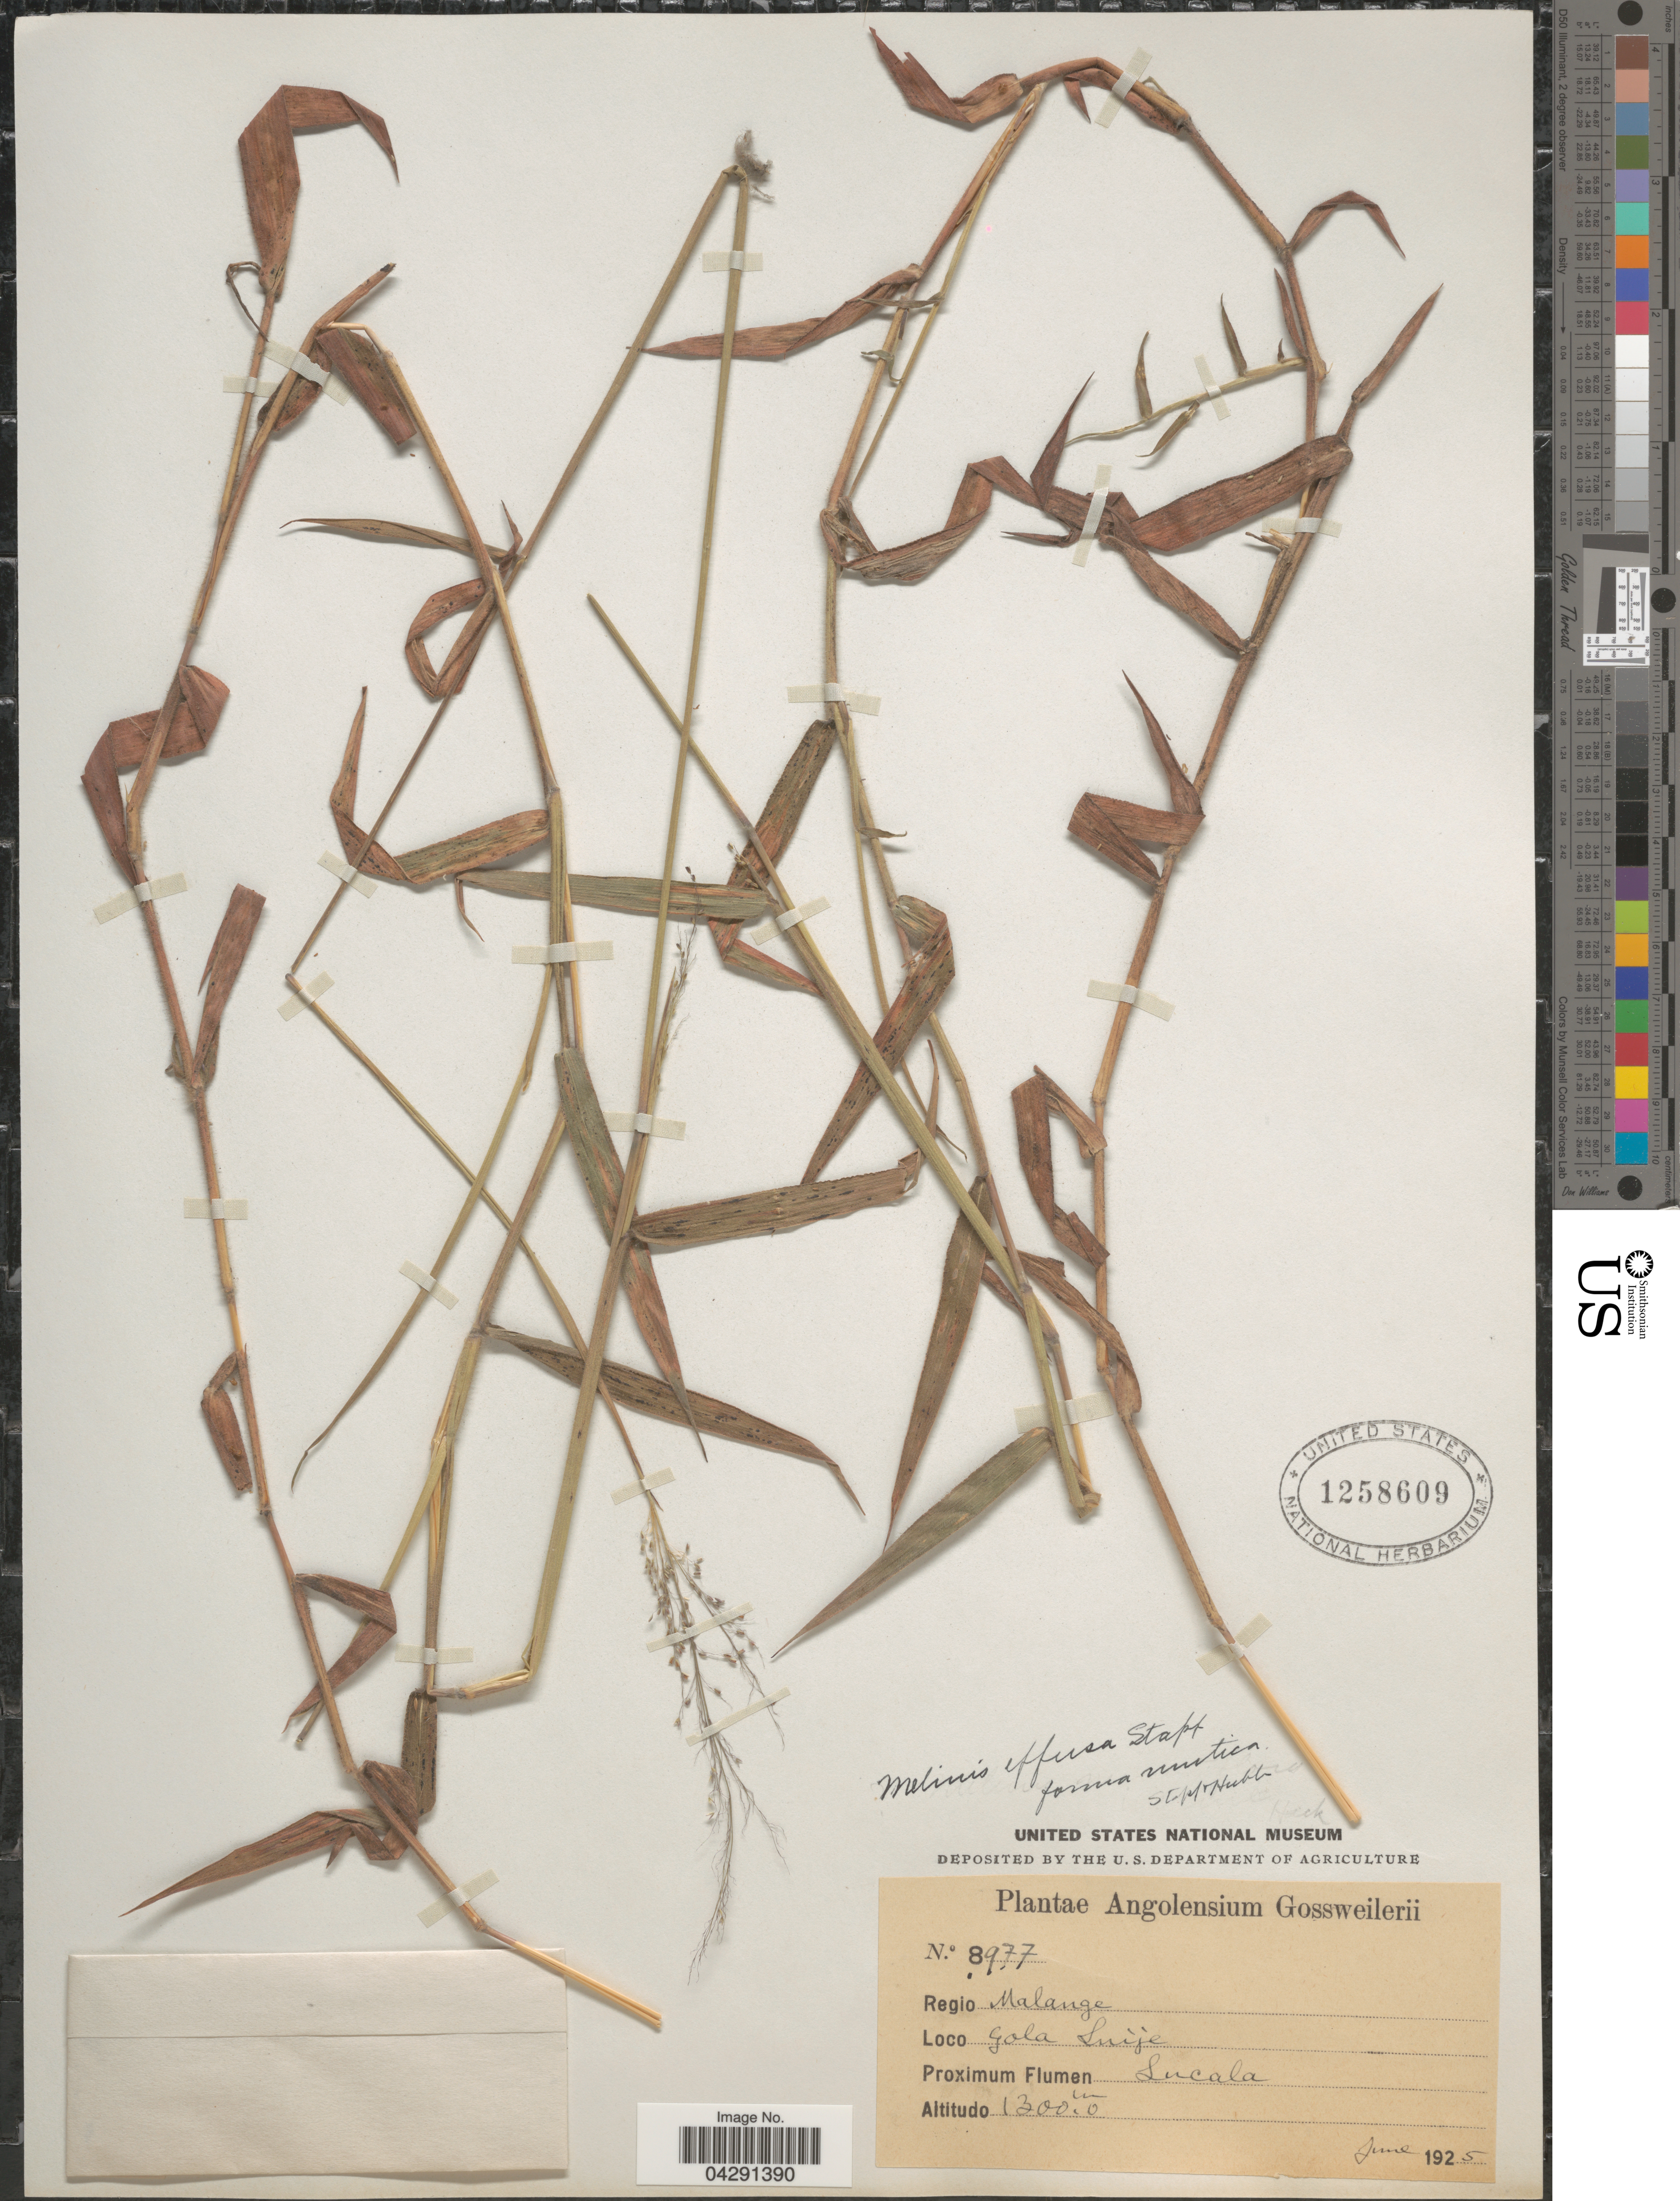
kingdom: Plantae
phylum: Tracheophyta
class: Liliopsida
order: Poales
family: Poaceae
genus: Melinis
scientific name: Melinis effusa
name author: (Rendle) Stapf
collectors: -. Gossweiler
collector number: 8977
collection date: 1925-06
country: Angola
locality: Angolensium. Gola Luije. Proximum Flumen Sucala.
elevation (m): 1300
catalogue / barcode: US 1258609